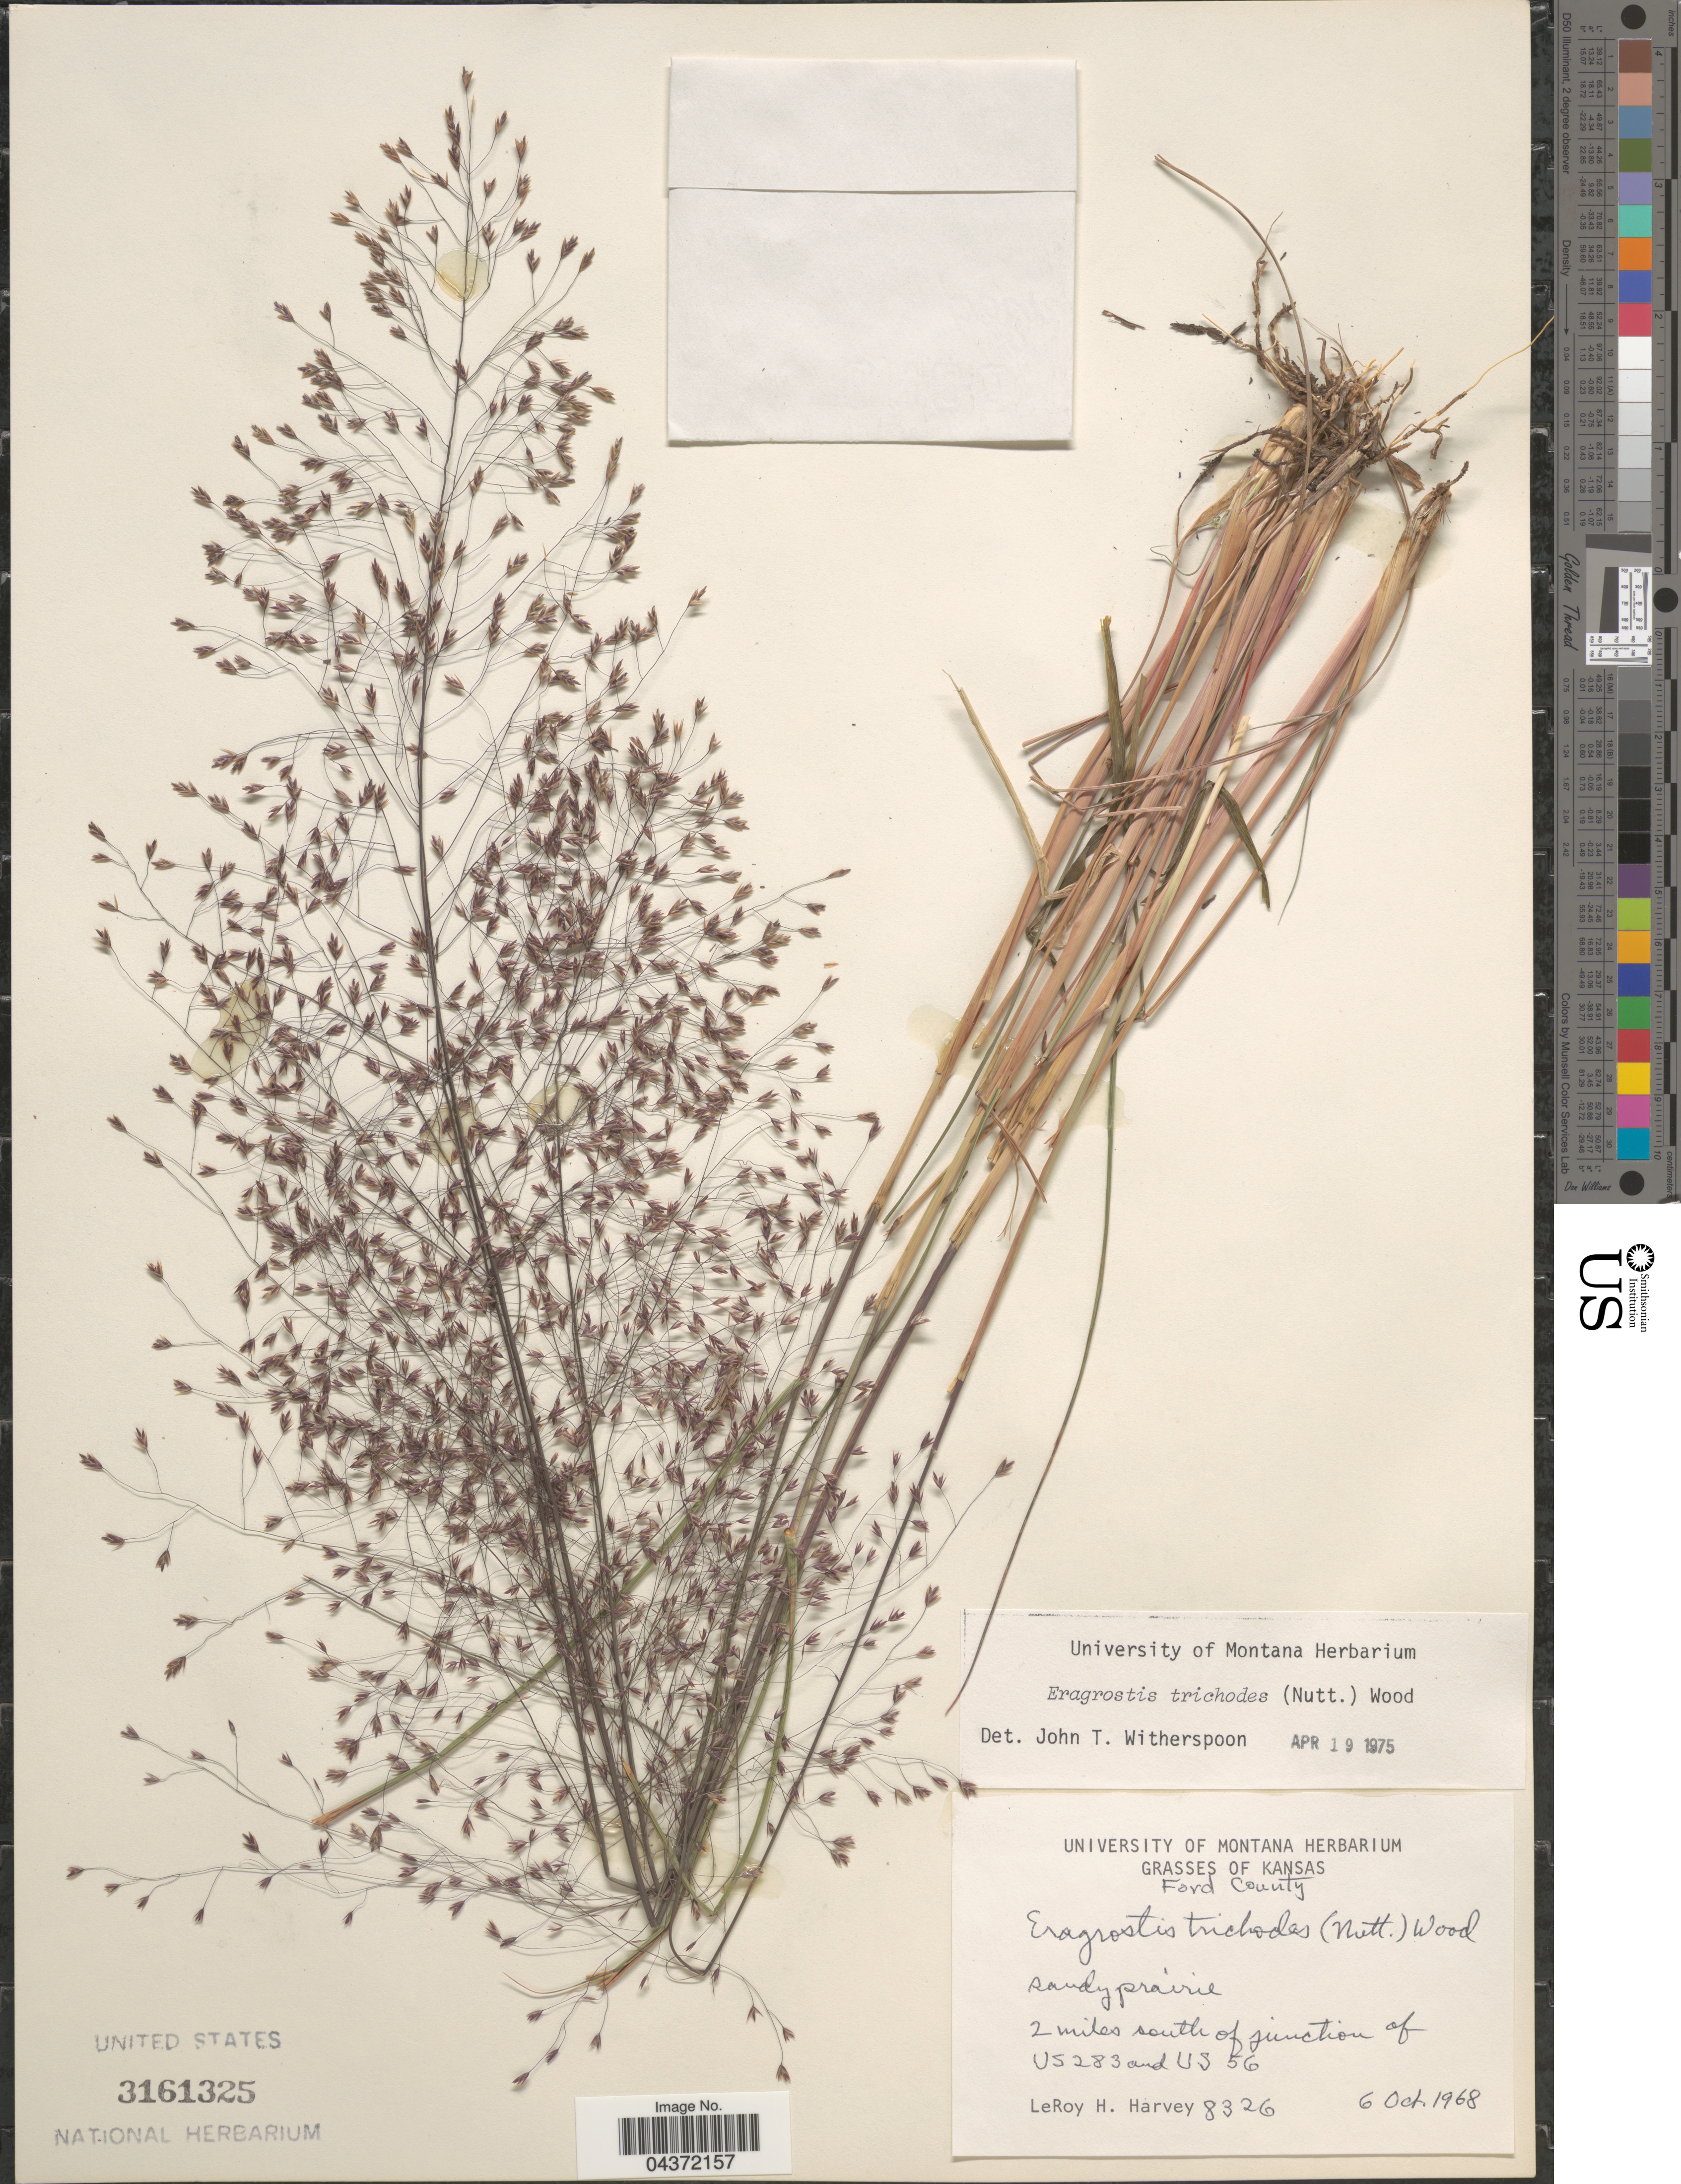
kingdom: Plantae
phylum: Tracheophyta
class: Liliopsida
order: Poales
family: Poaceae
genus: Eragrostis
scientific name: Eragrostis trichodes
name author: (Nutt.) Alph. Wood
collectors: L. H. Harvey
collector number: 8326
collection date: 1968-10-06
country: United States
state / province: Kansas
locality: Ford County. 2 miles south of junction of US 283 and US 56.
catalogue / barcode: US 3161325